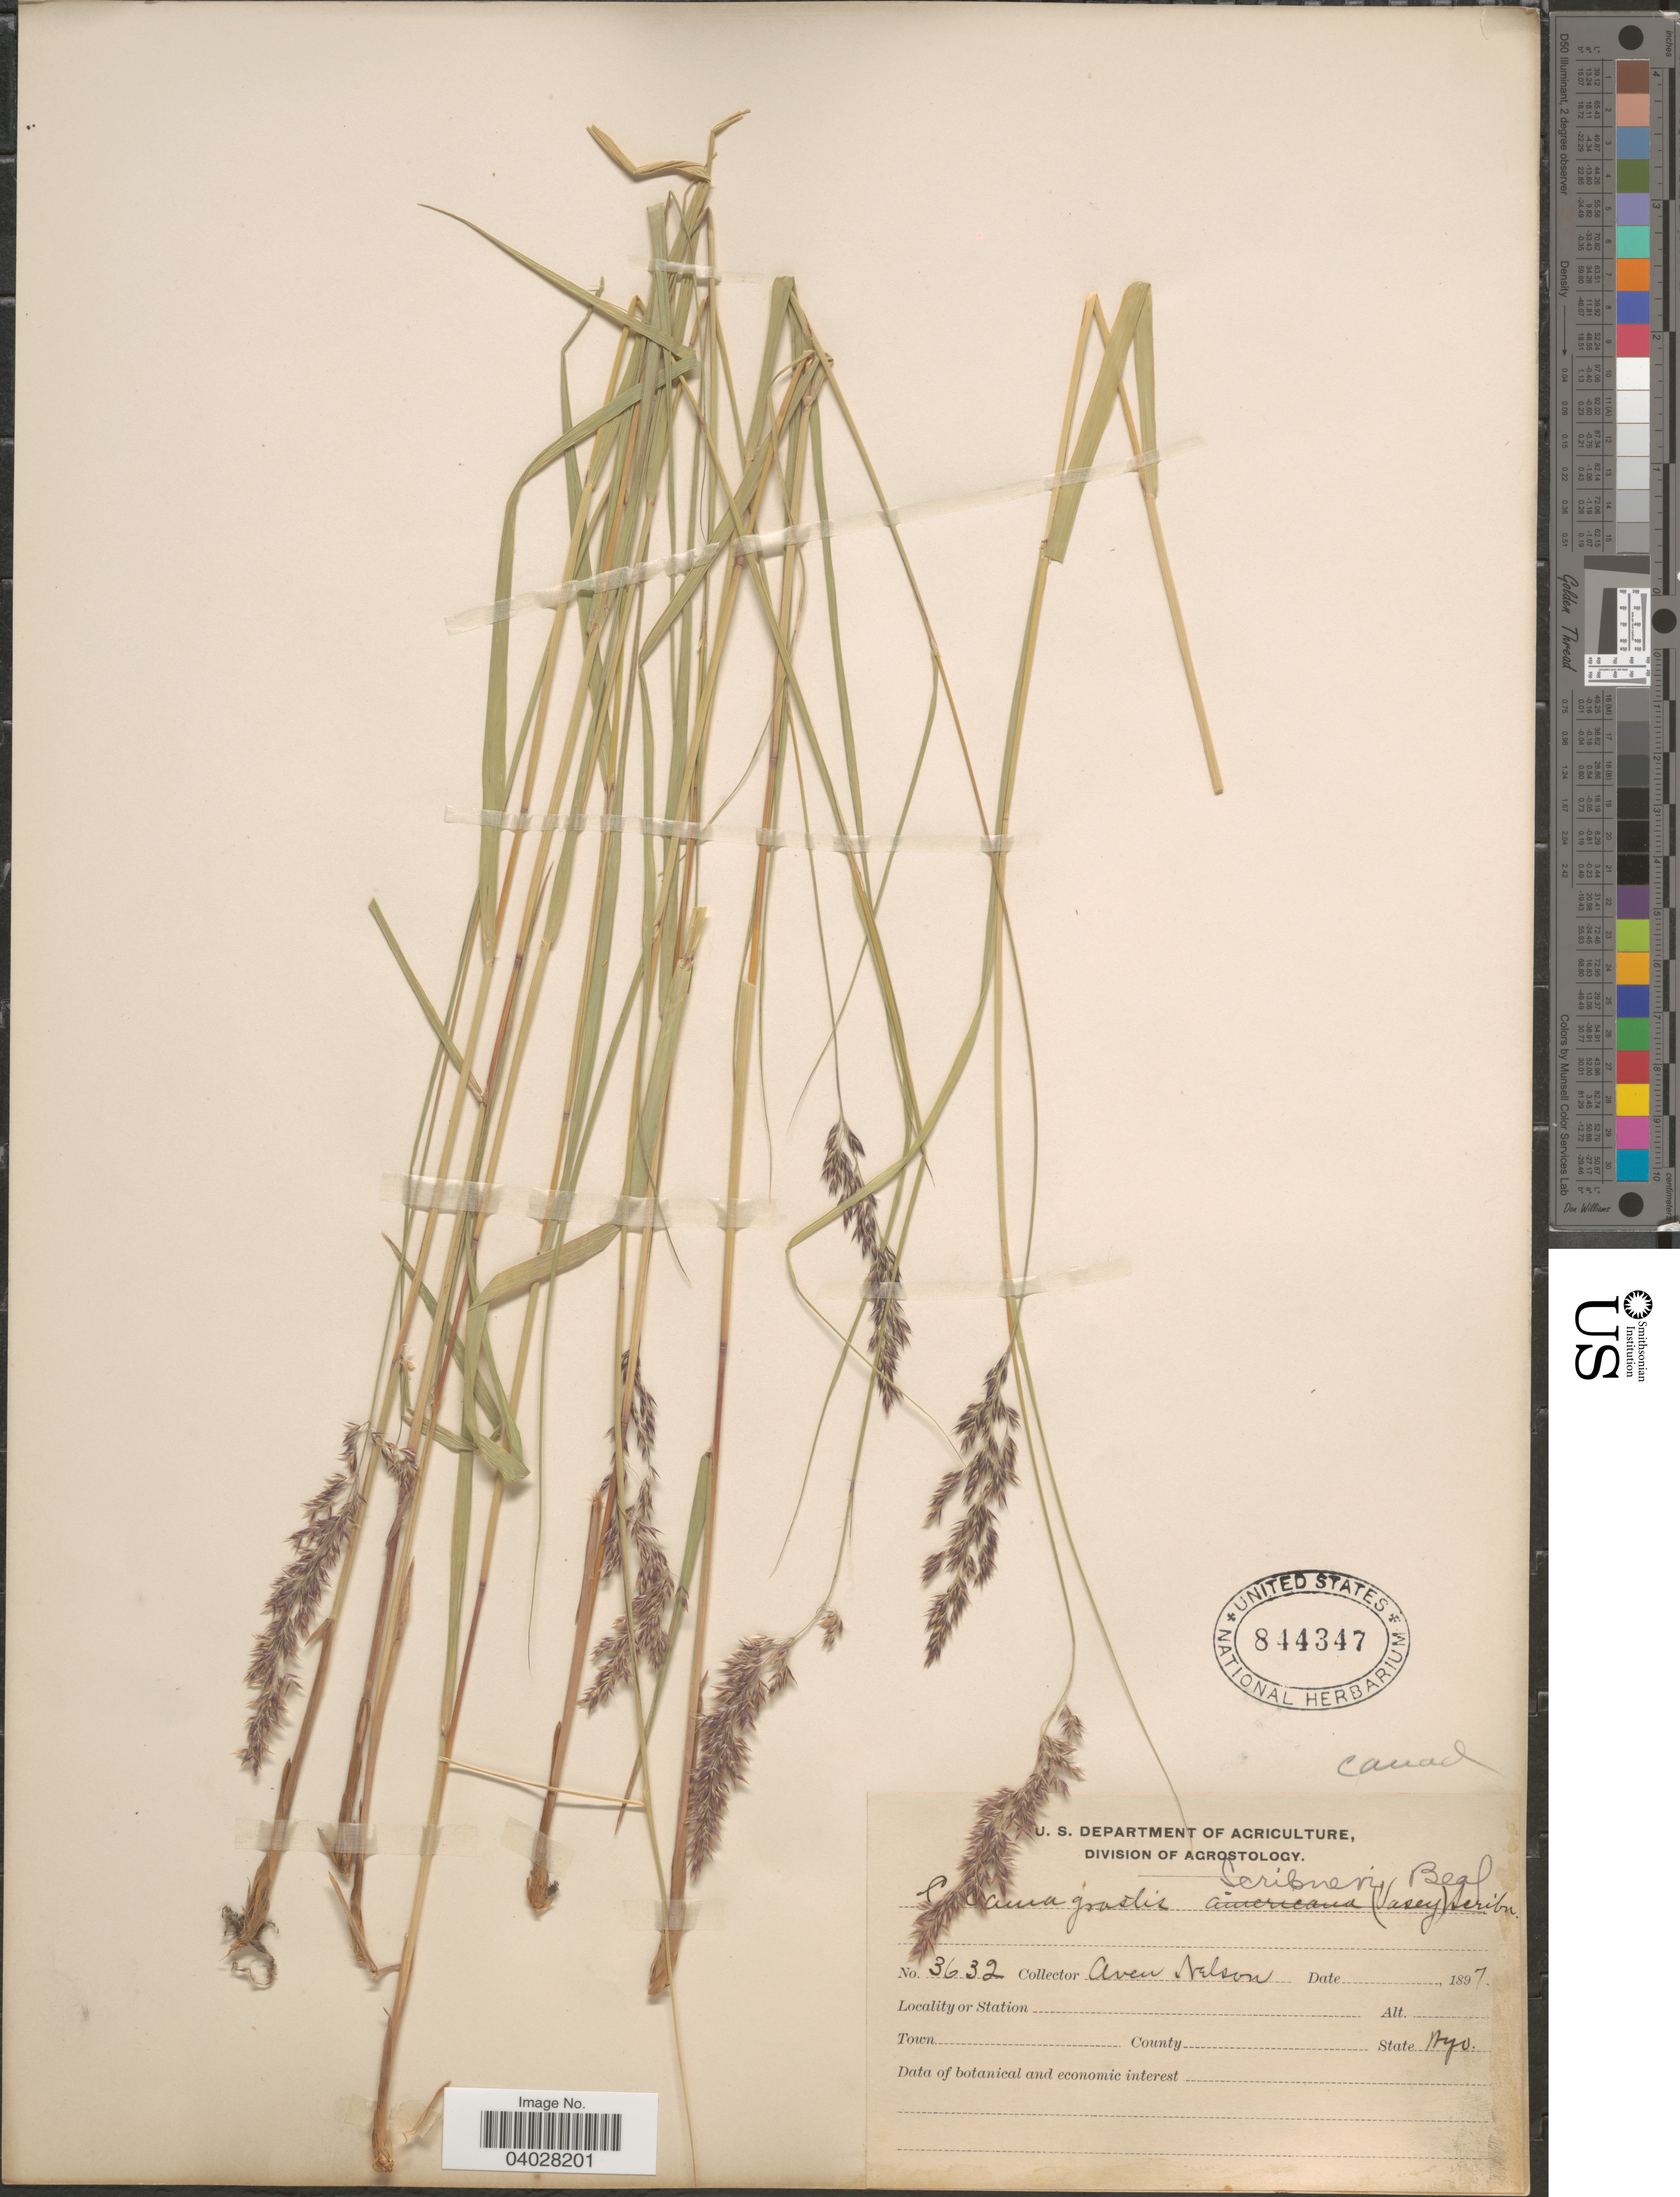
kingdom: Plantae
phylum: Tracheophyta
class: Liliopsida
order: Poales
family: Poaceae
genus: Calamagrostis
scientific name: Calamagrostis canadensis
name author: (Michx.) P. Beauv.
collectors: A. Nelson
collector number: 3632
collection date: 1897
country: United States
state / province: Wyoming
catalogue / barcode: US 844347